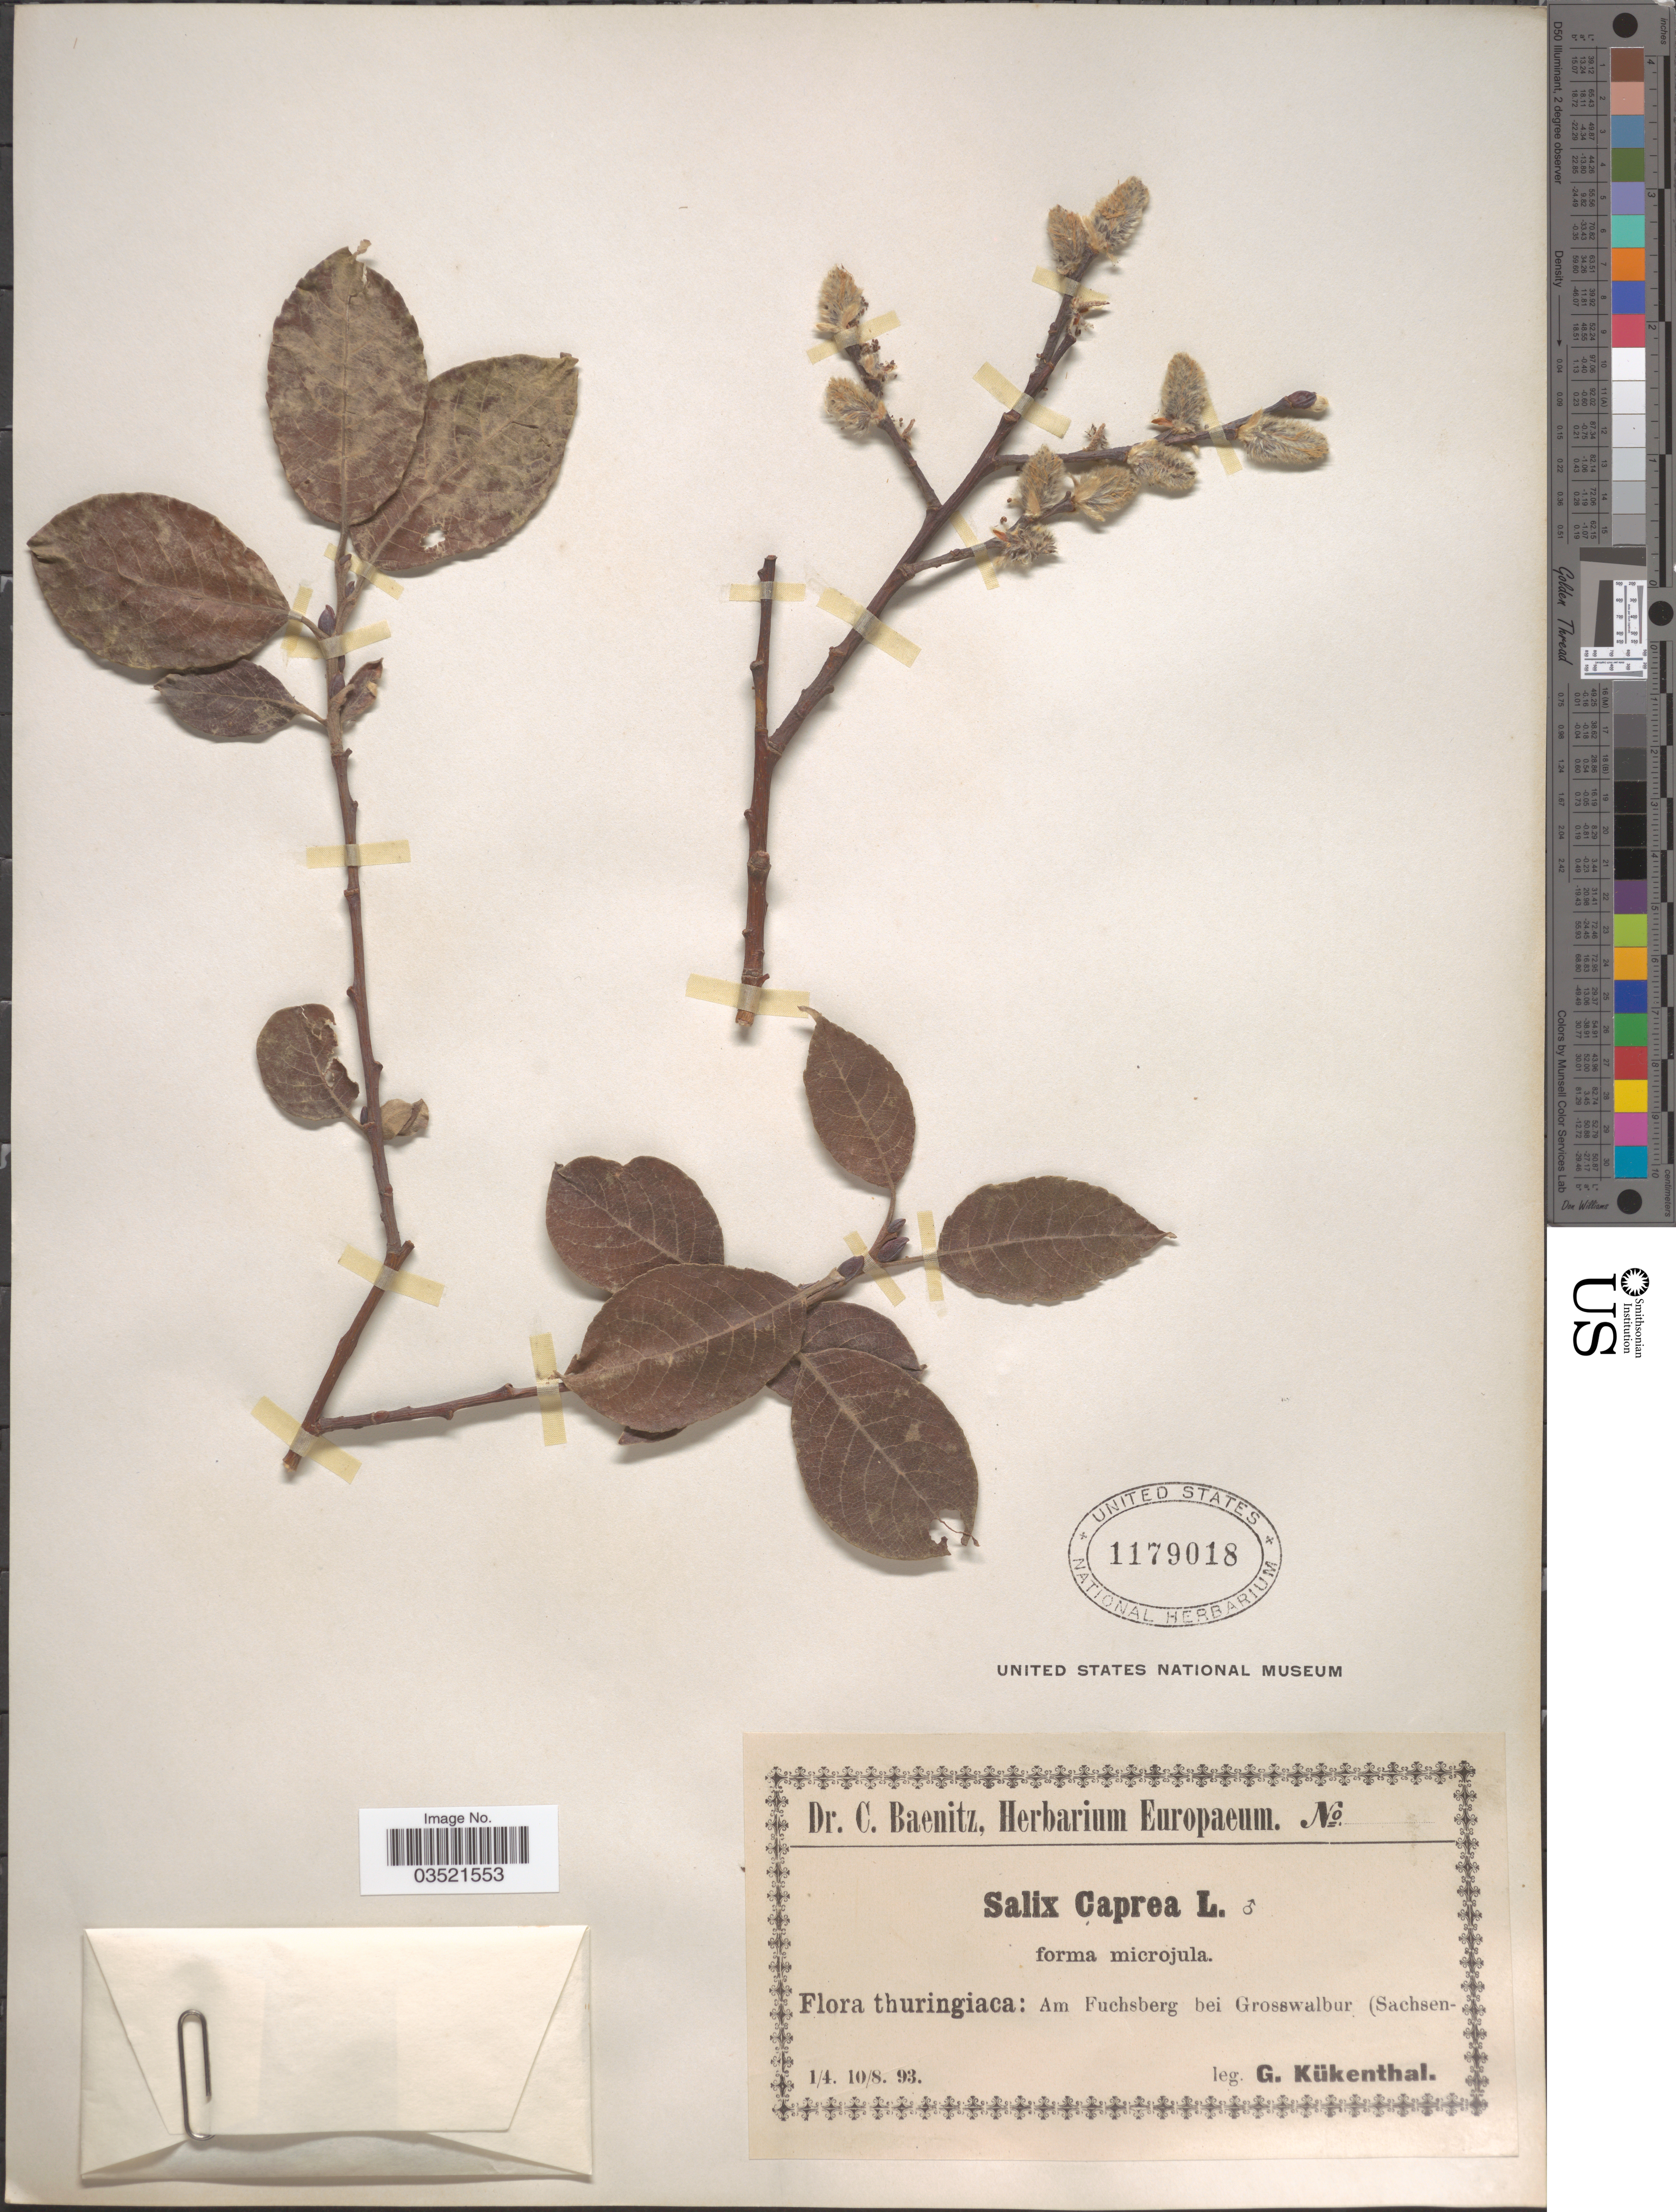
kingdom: Plantae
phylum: Tracheophyta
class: Magnoliopsida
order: Malpighiales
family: Salicaceae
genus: Salix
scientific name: Salix caprea f. microjula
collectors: G. Kükenthal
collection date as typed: Transcribed d/m/y: 1/4/93 to 10/8/93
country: Germany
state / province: Sachsen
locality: Thuringiaca: Am Fuchsberg bei Grosswalbur (Sachsen-.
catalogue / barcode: US 1179018